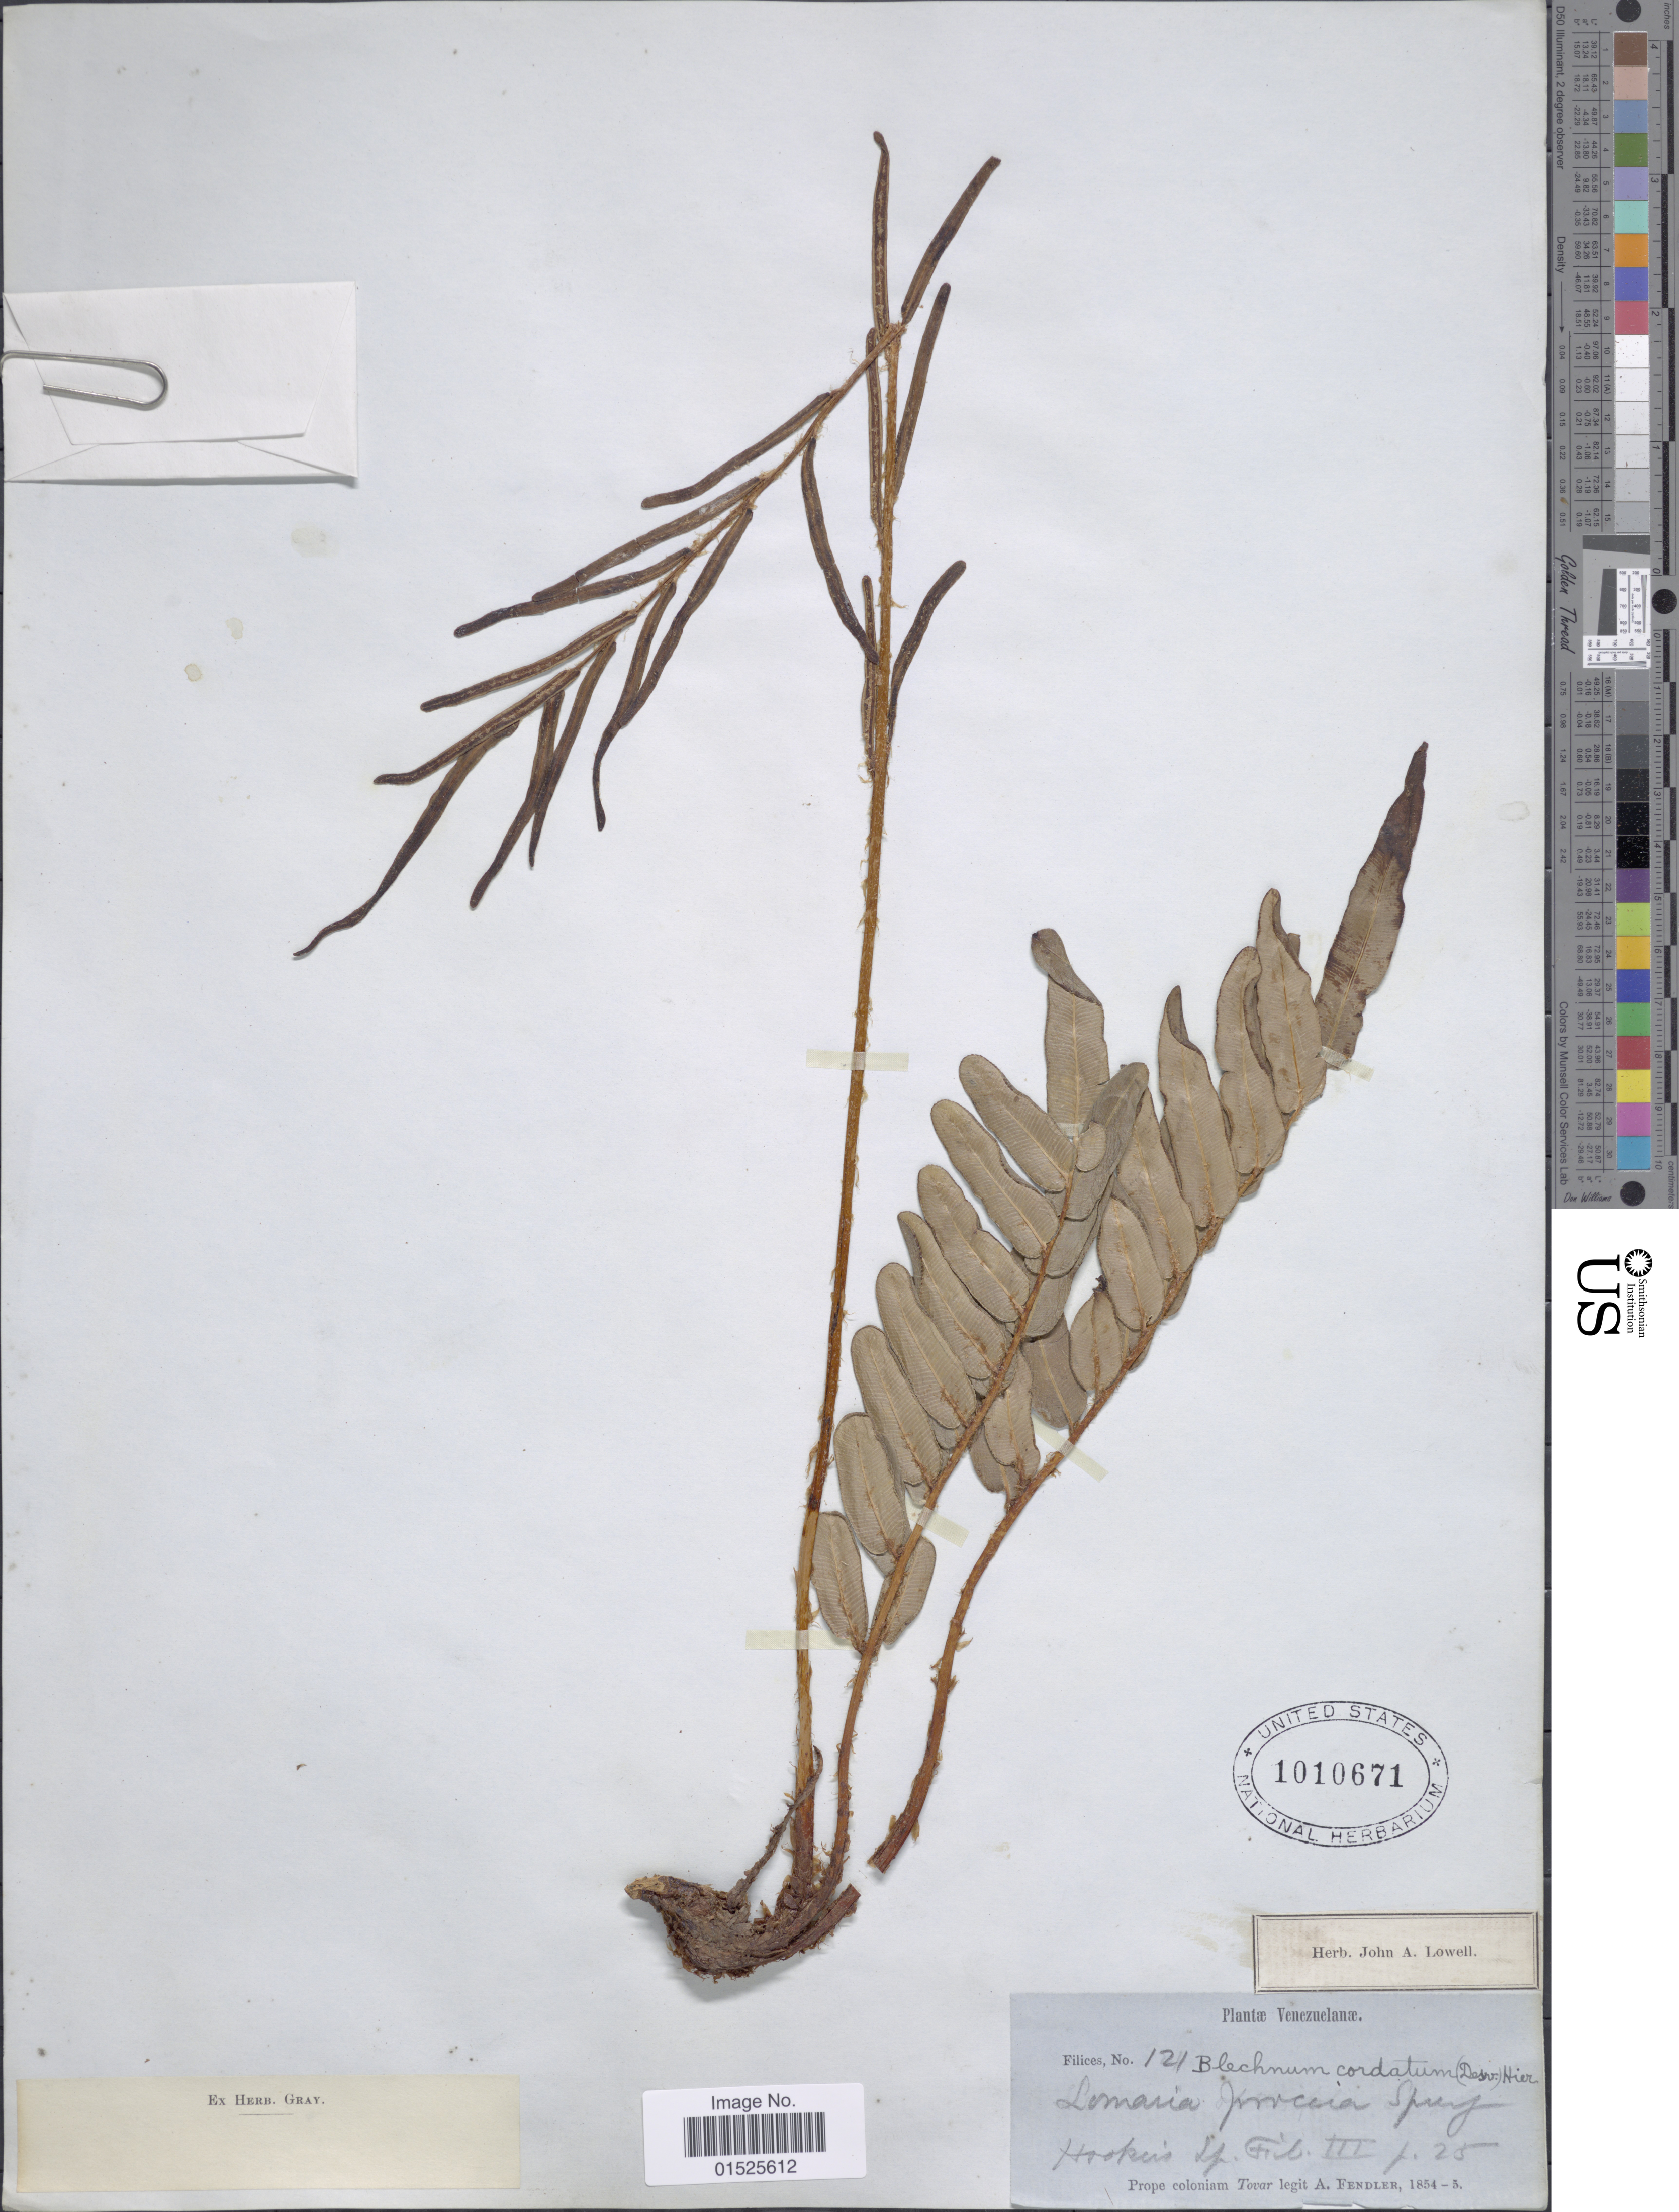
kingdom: Plantae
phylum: Tracheophyta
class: Polypodiopsida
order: Polypodiales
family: Blechnaceae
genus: Blechnum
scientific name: Blechnum cordatum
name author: (Desv.) Hieron.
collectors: A. Fendler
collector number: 121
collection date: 1854/1855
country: Venezuela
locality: Prope coloniam Tovar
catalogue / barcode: US 1010671